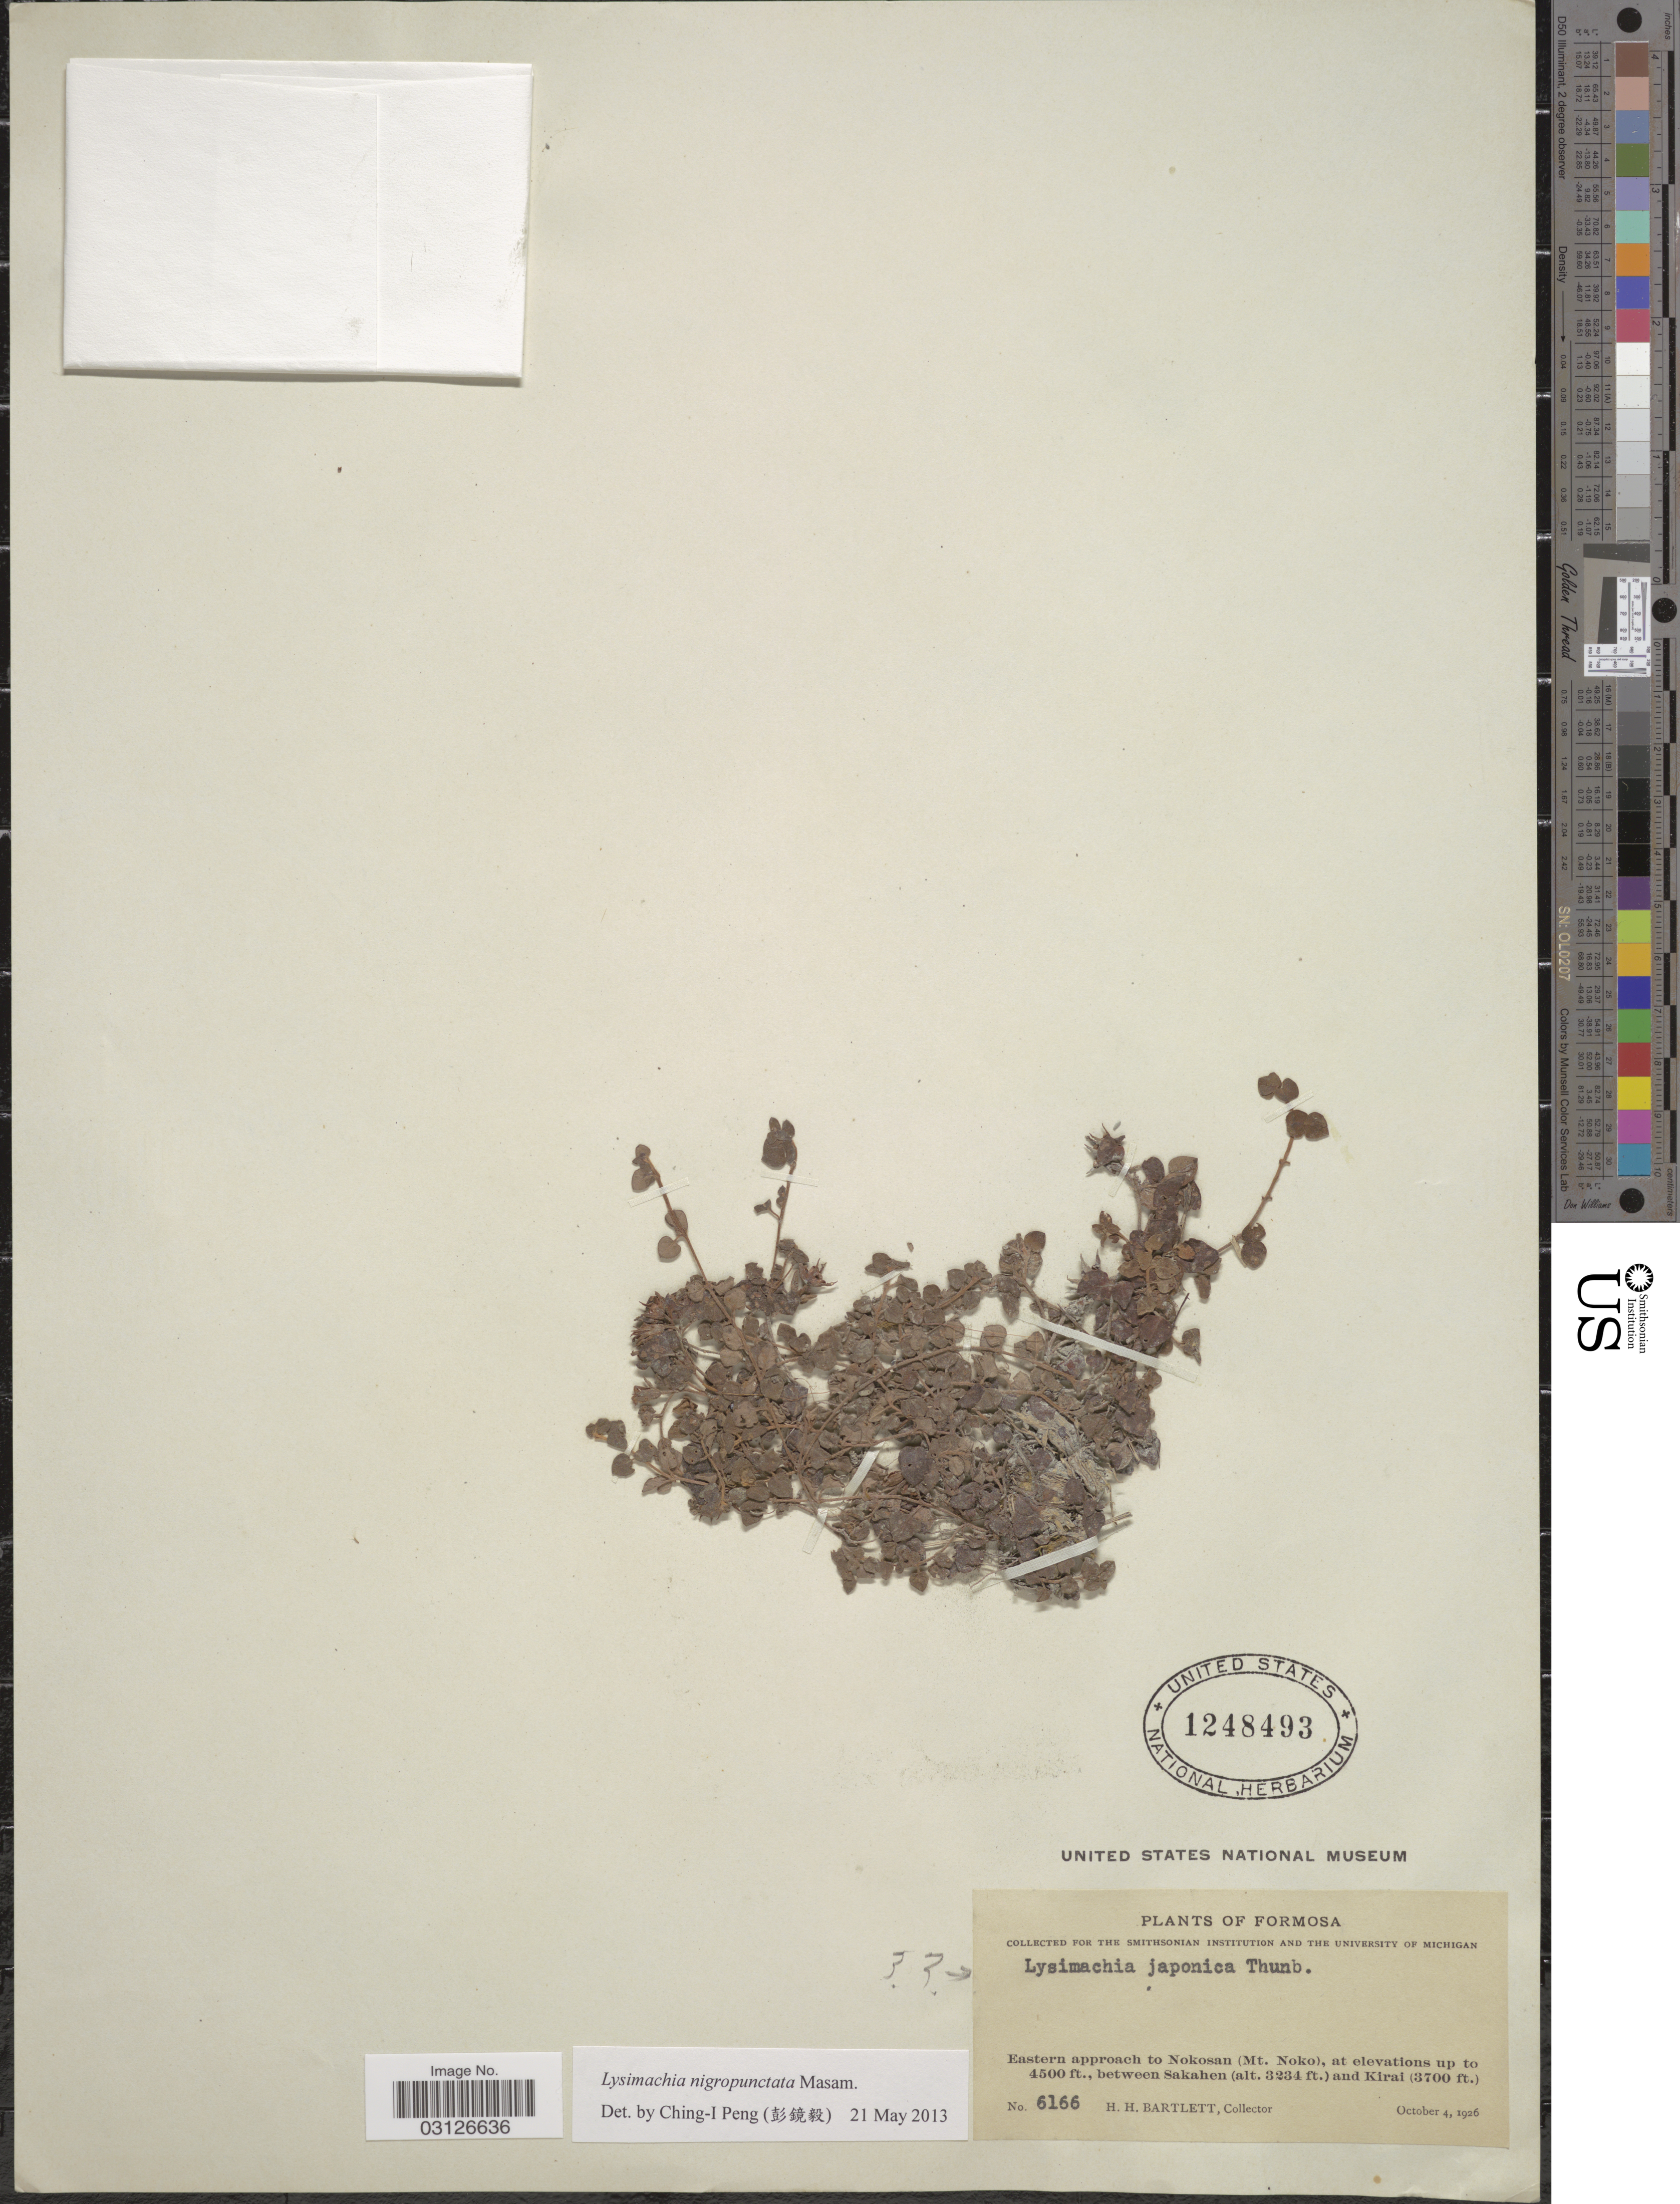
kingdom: Plantae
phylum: Tracheophyta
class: Magnoliopsida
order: Ericales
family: Primulaceae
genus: Lysimachia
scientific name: Lysimachia nigropunctata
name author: Masam.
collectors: H. H. Bartlett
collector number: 6166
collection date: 1926-10-04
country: Taiwan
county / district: Hualien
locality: Formosa. Eastern approach to Nokosan (Mt. Noko), between Sakahen and Kirai.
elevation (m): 1372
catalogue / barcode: US 1248493